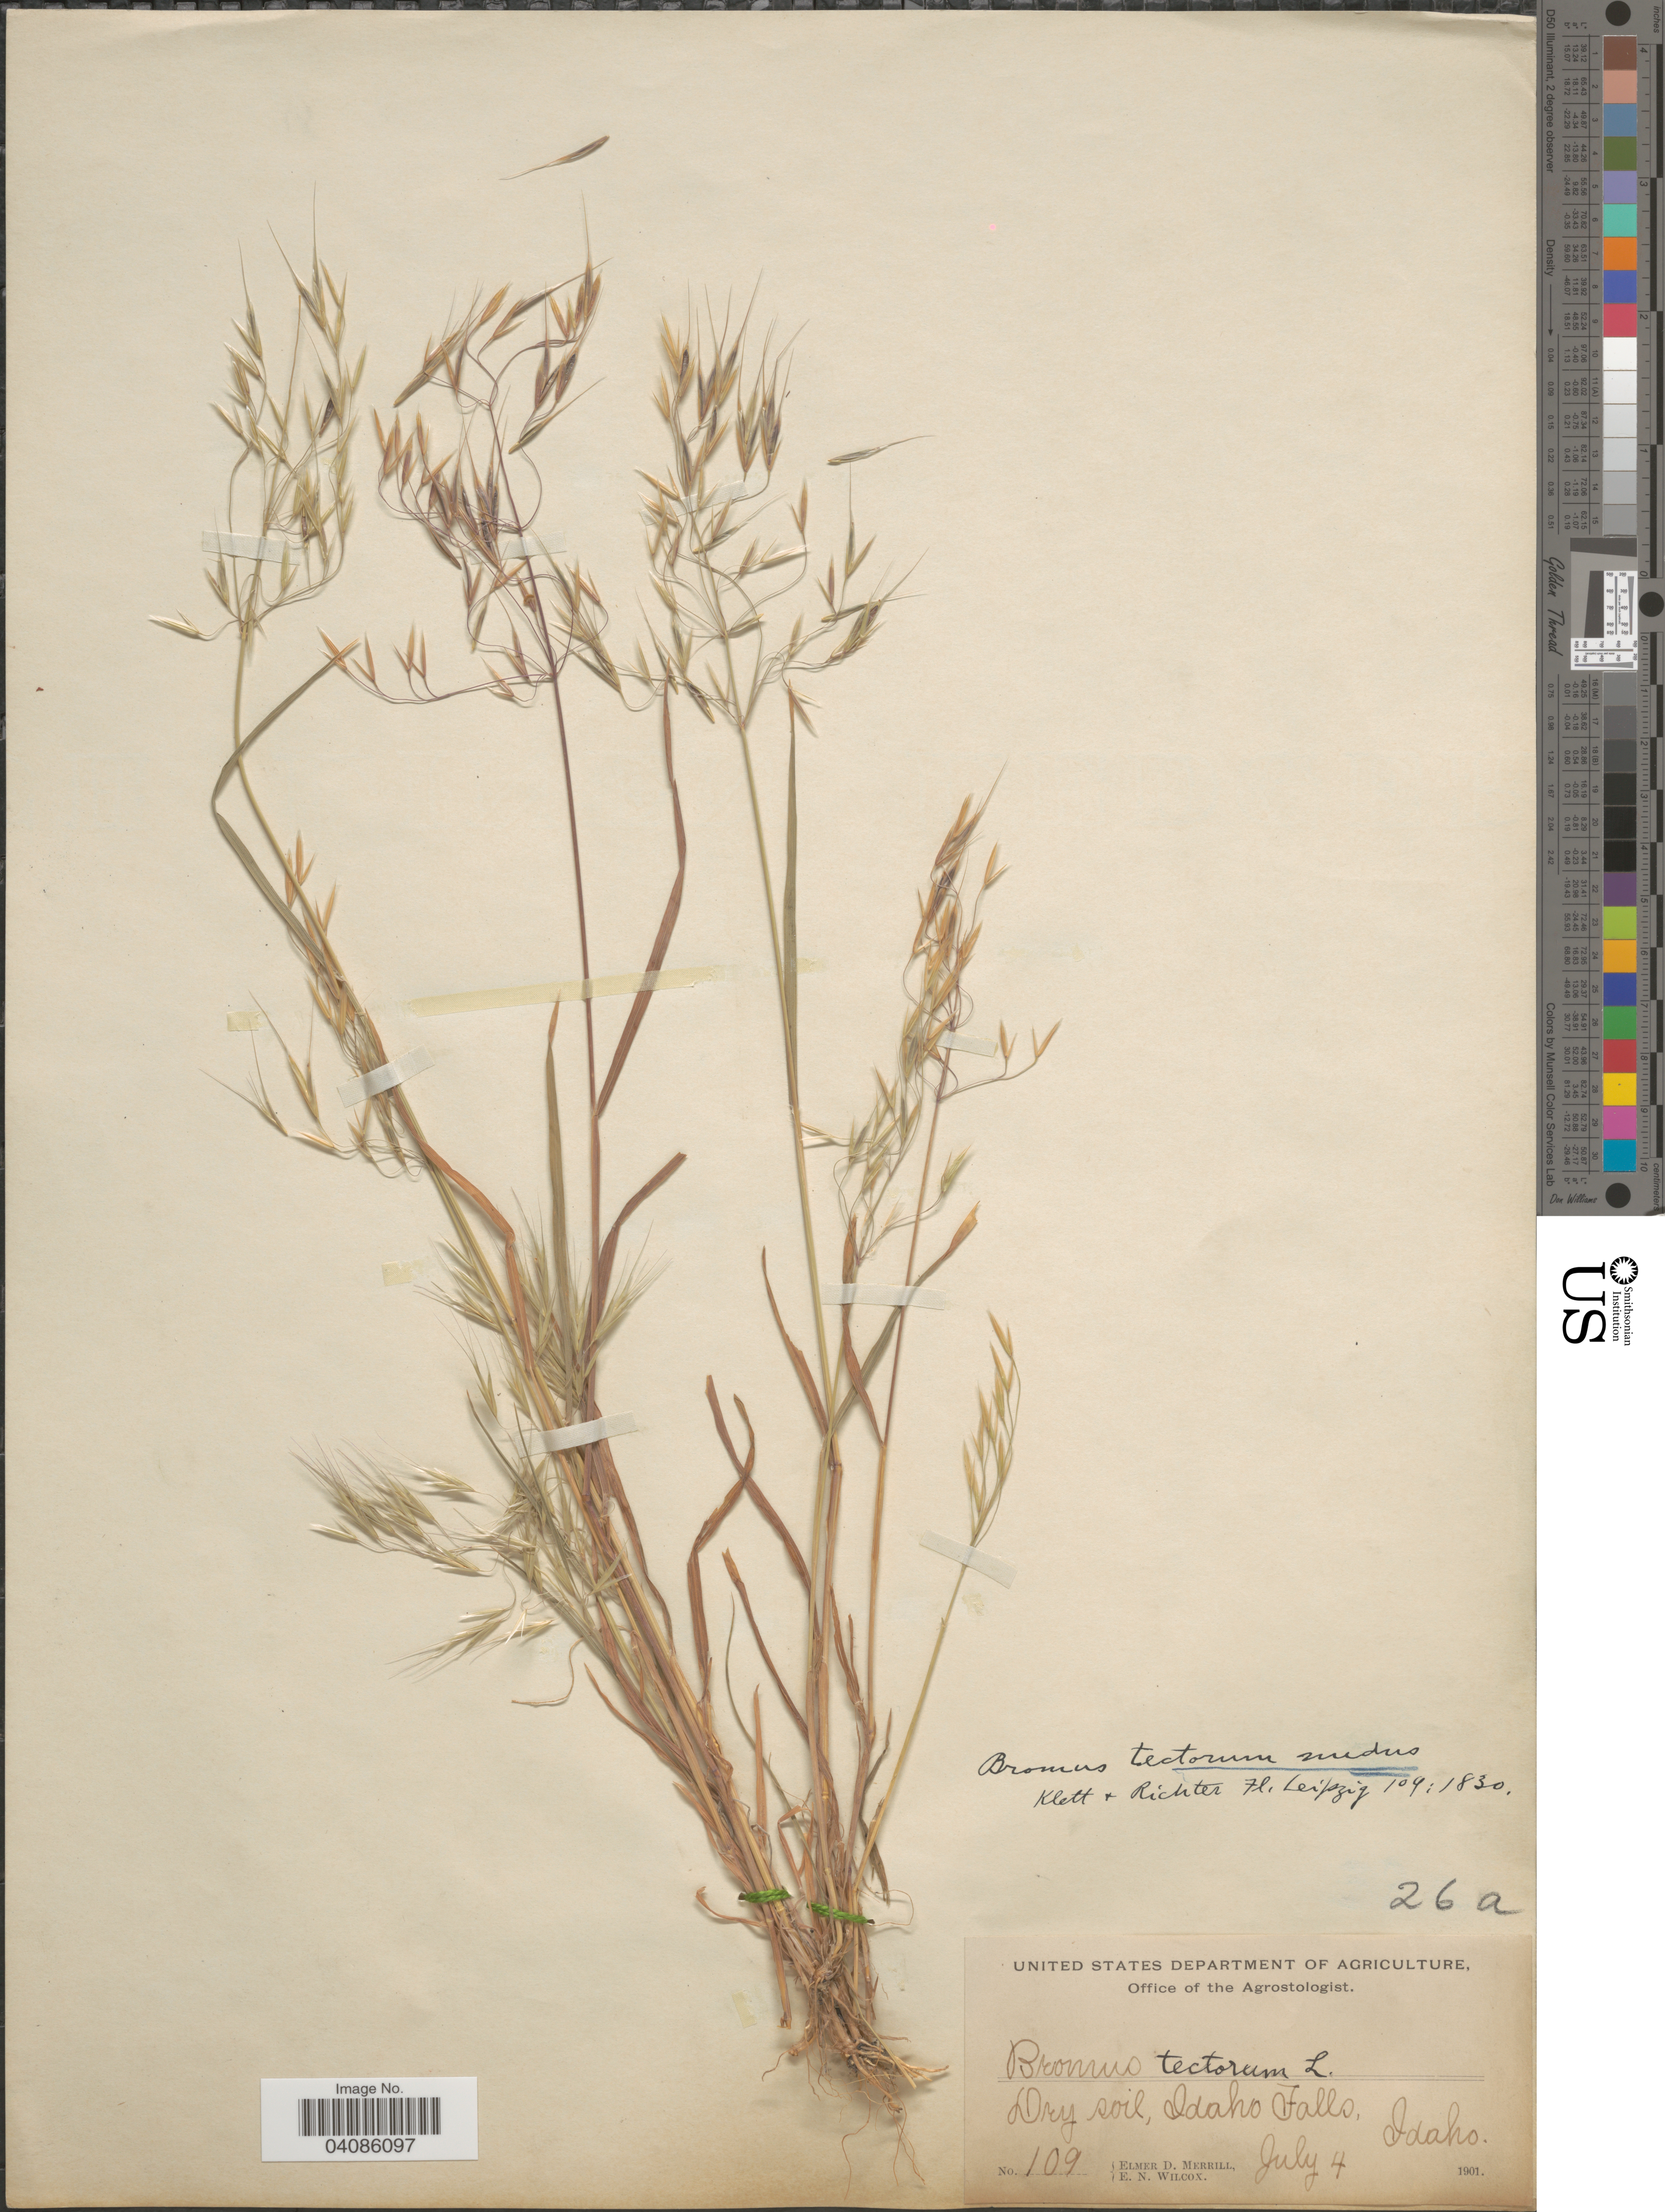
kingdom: Plantae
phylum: Tracheophyta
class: Liliopsida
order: Poales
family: Poaceae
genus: Bromus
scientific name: Bromus tectorum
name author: L.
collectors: E. D. Merrill & E. Wilcox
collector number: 109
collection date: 1901-07-04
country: United States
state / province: Idaho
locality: Dry soil, Idaho Falls.